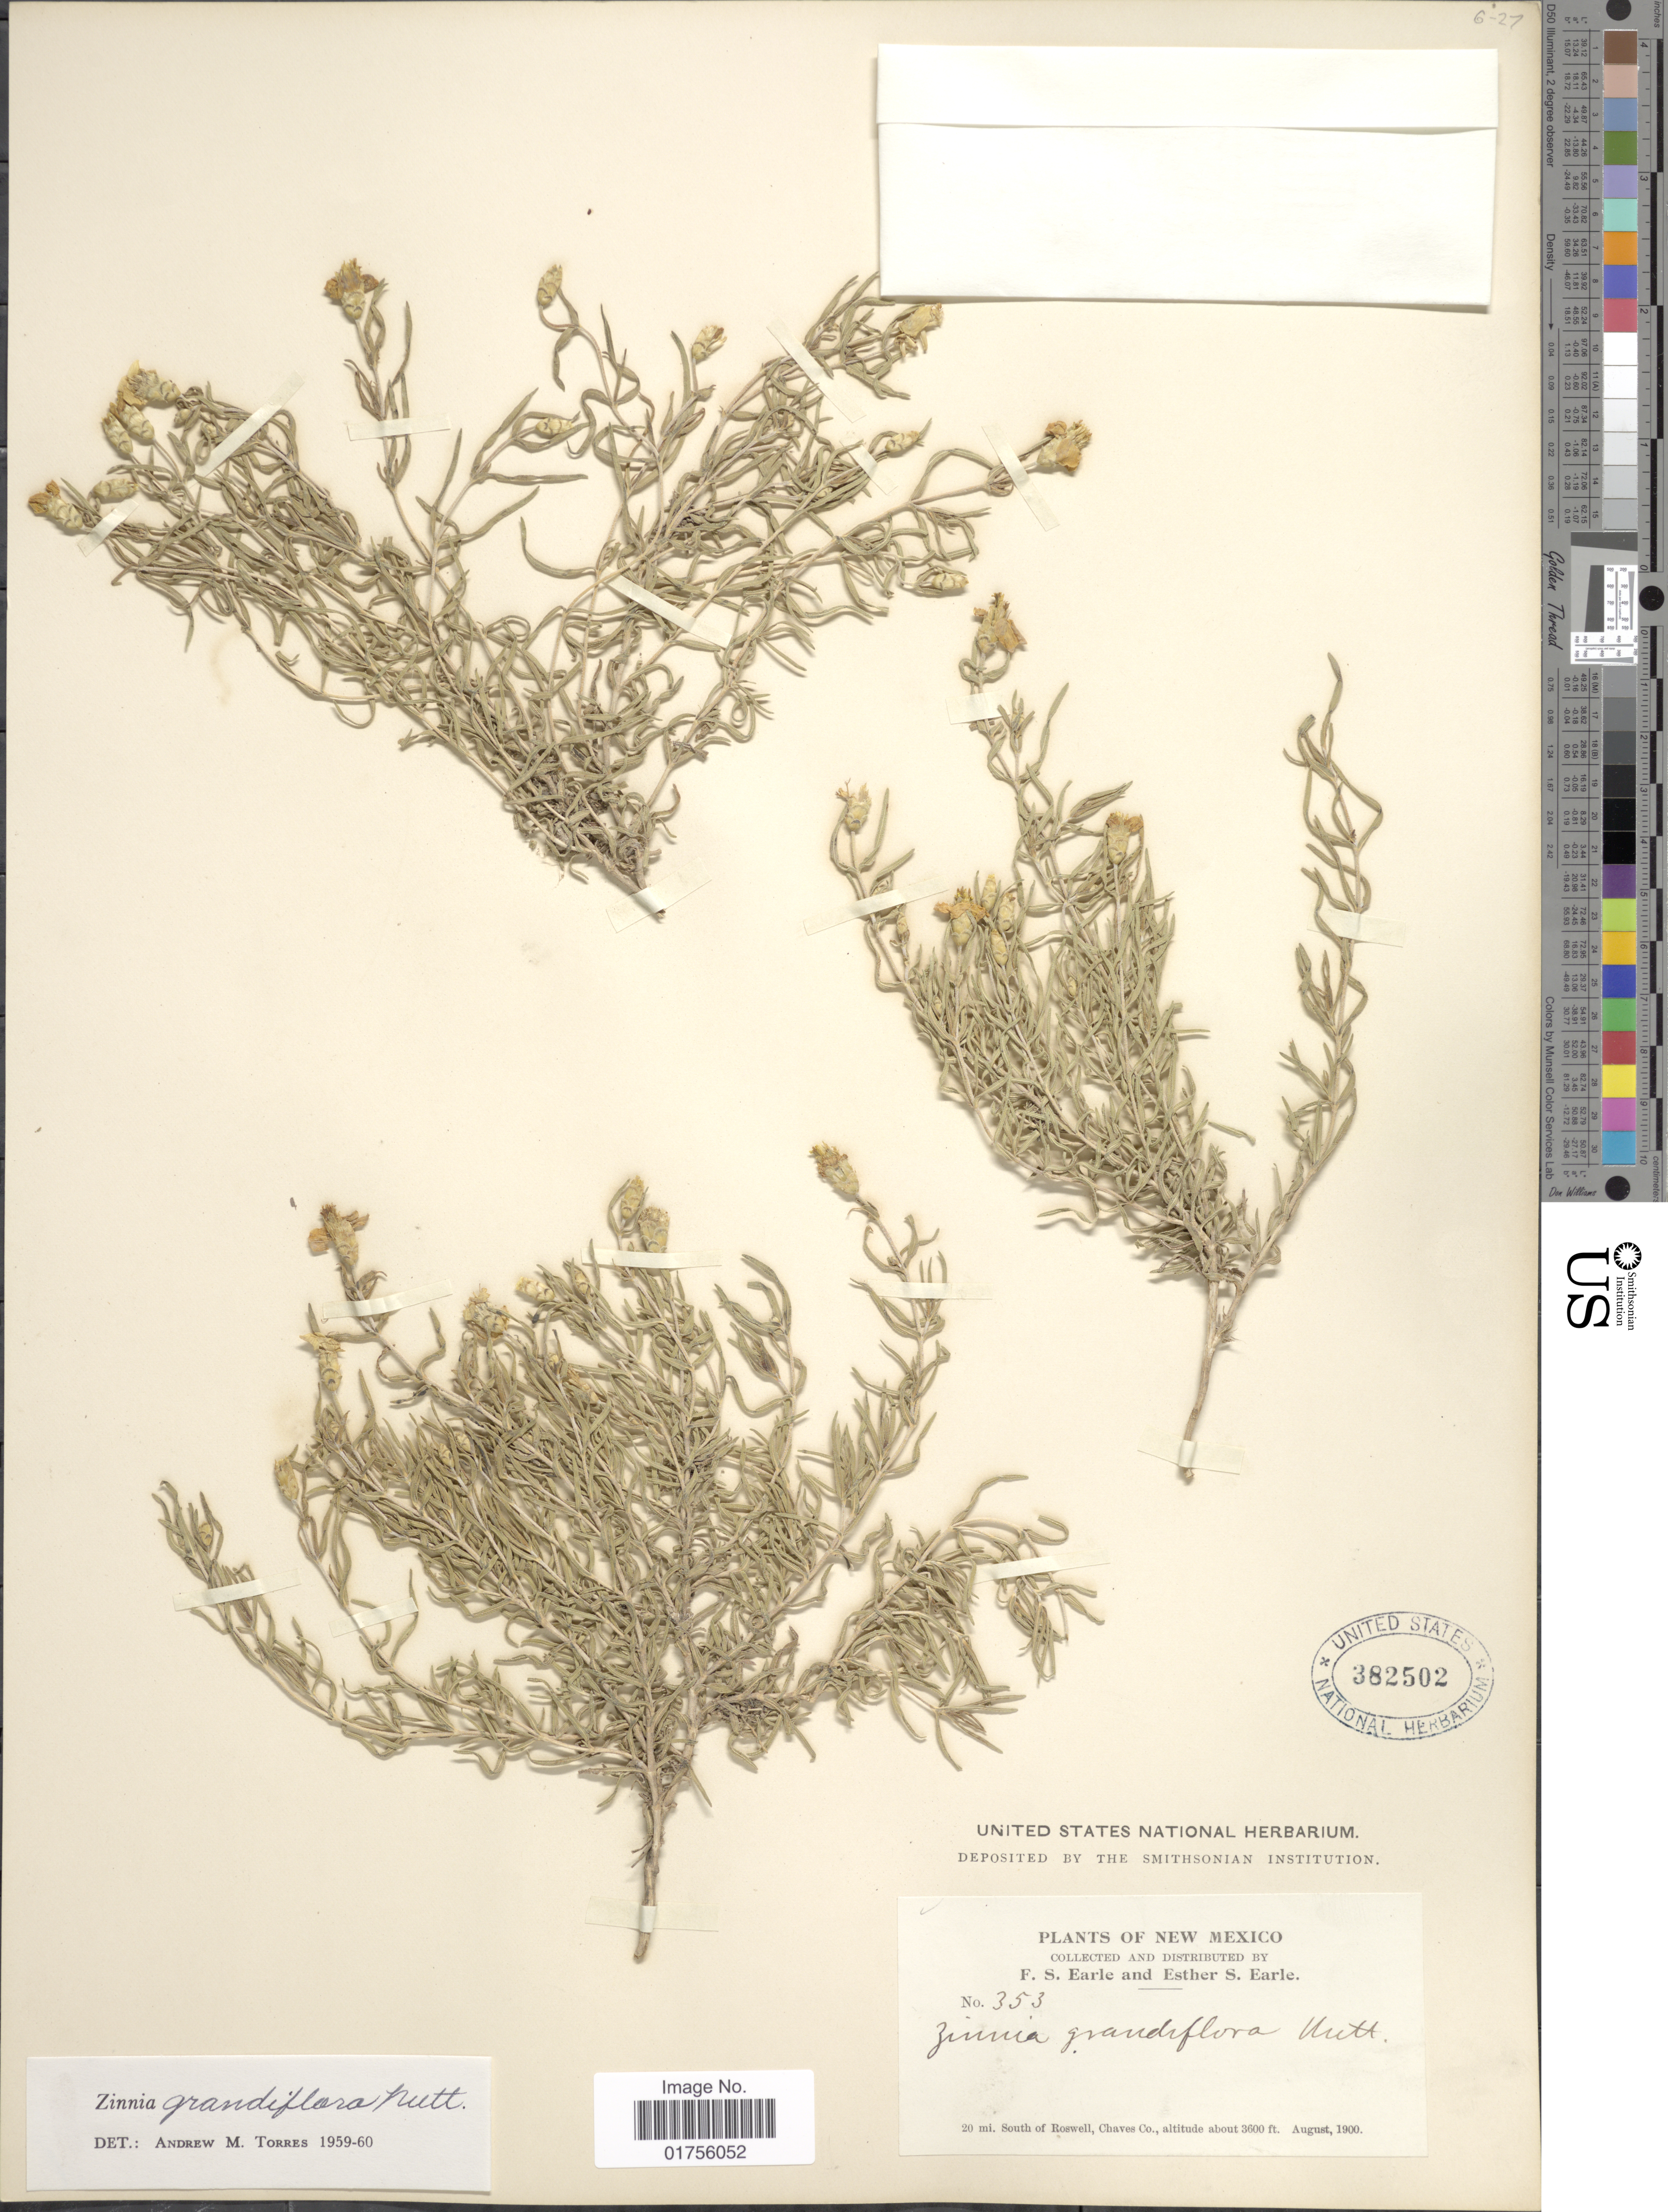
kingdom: Plantae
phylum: Tracheophyta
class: Magnoliopsida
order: Asterales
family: Asteraceae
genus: Zinnia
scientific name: Zinnia grandiflora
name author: Nutt.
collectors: F. S. Earle & E. S. Earle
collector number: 353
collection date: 1900-08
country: United States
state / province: New Mexico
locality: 20 mi. South of Roswell, Chaves Co.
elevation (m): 1097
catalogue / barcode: US 382502